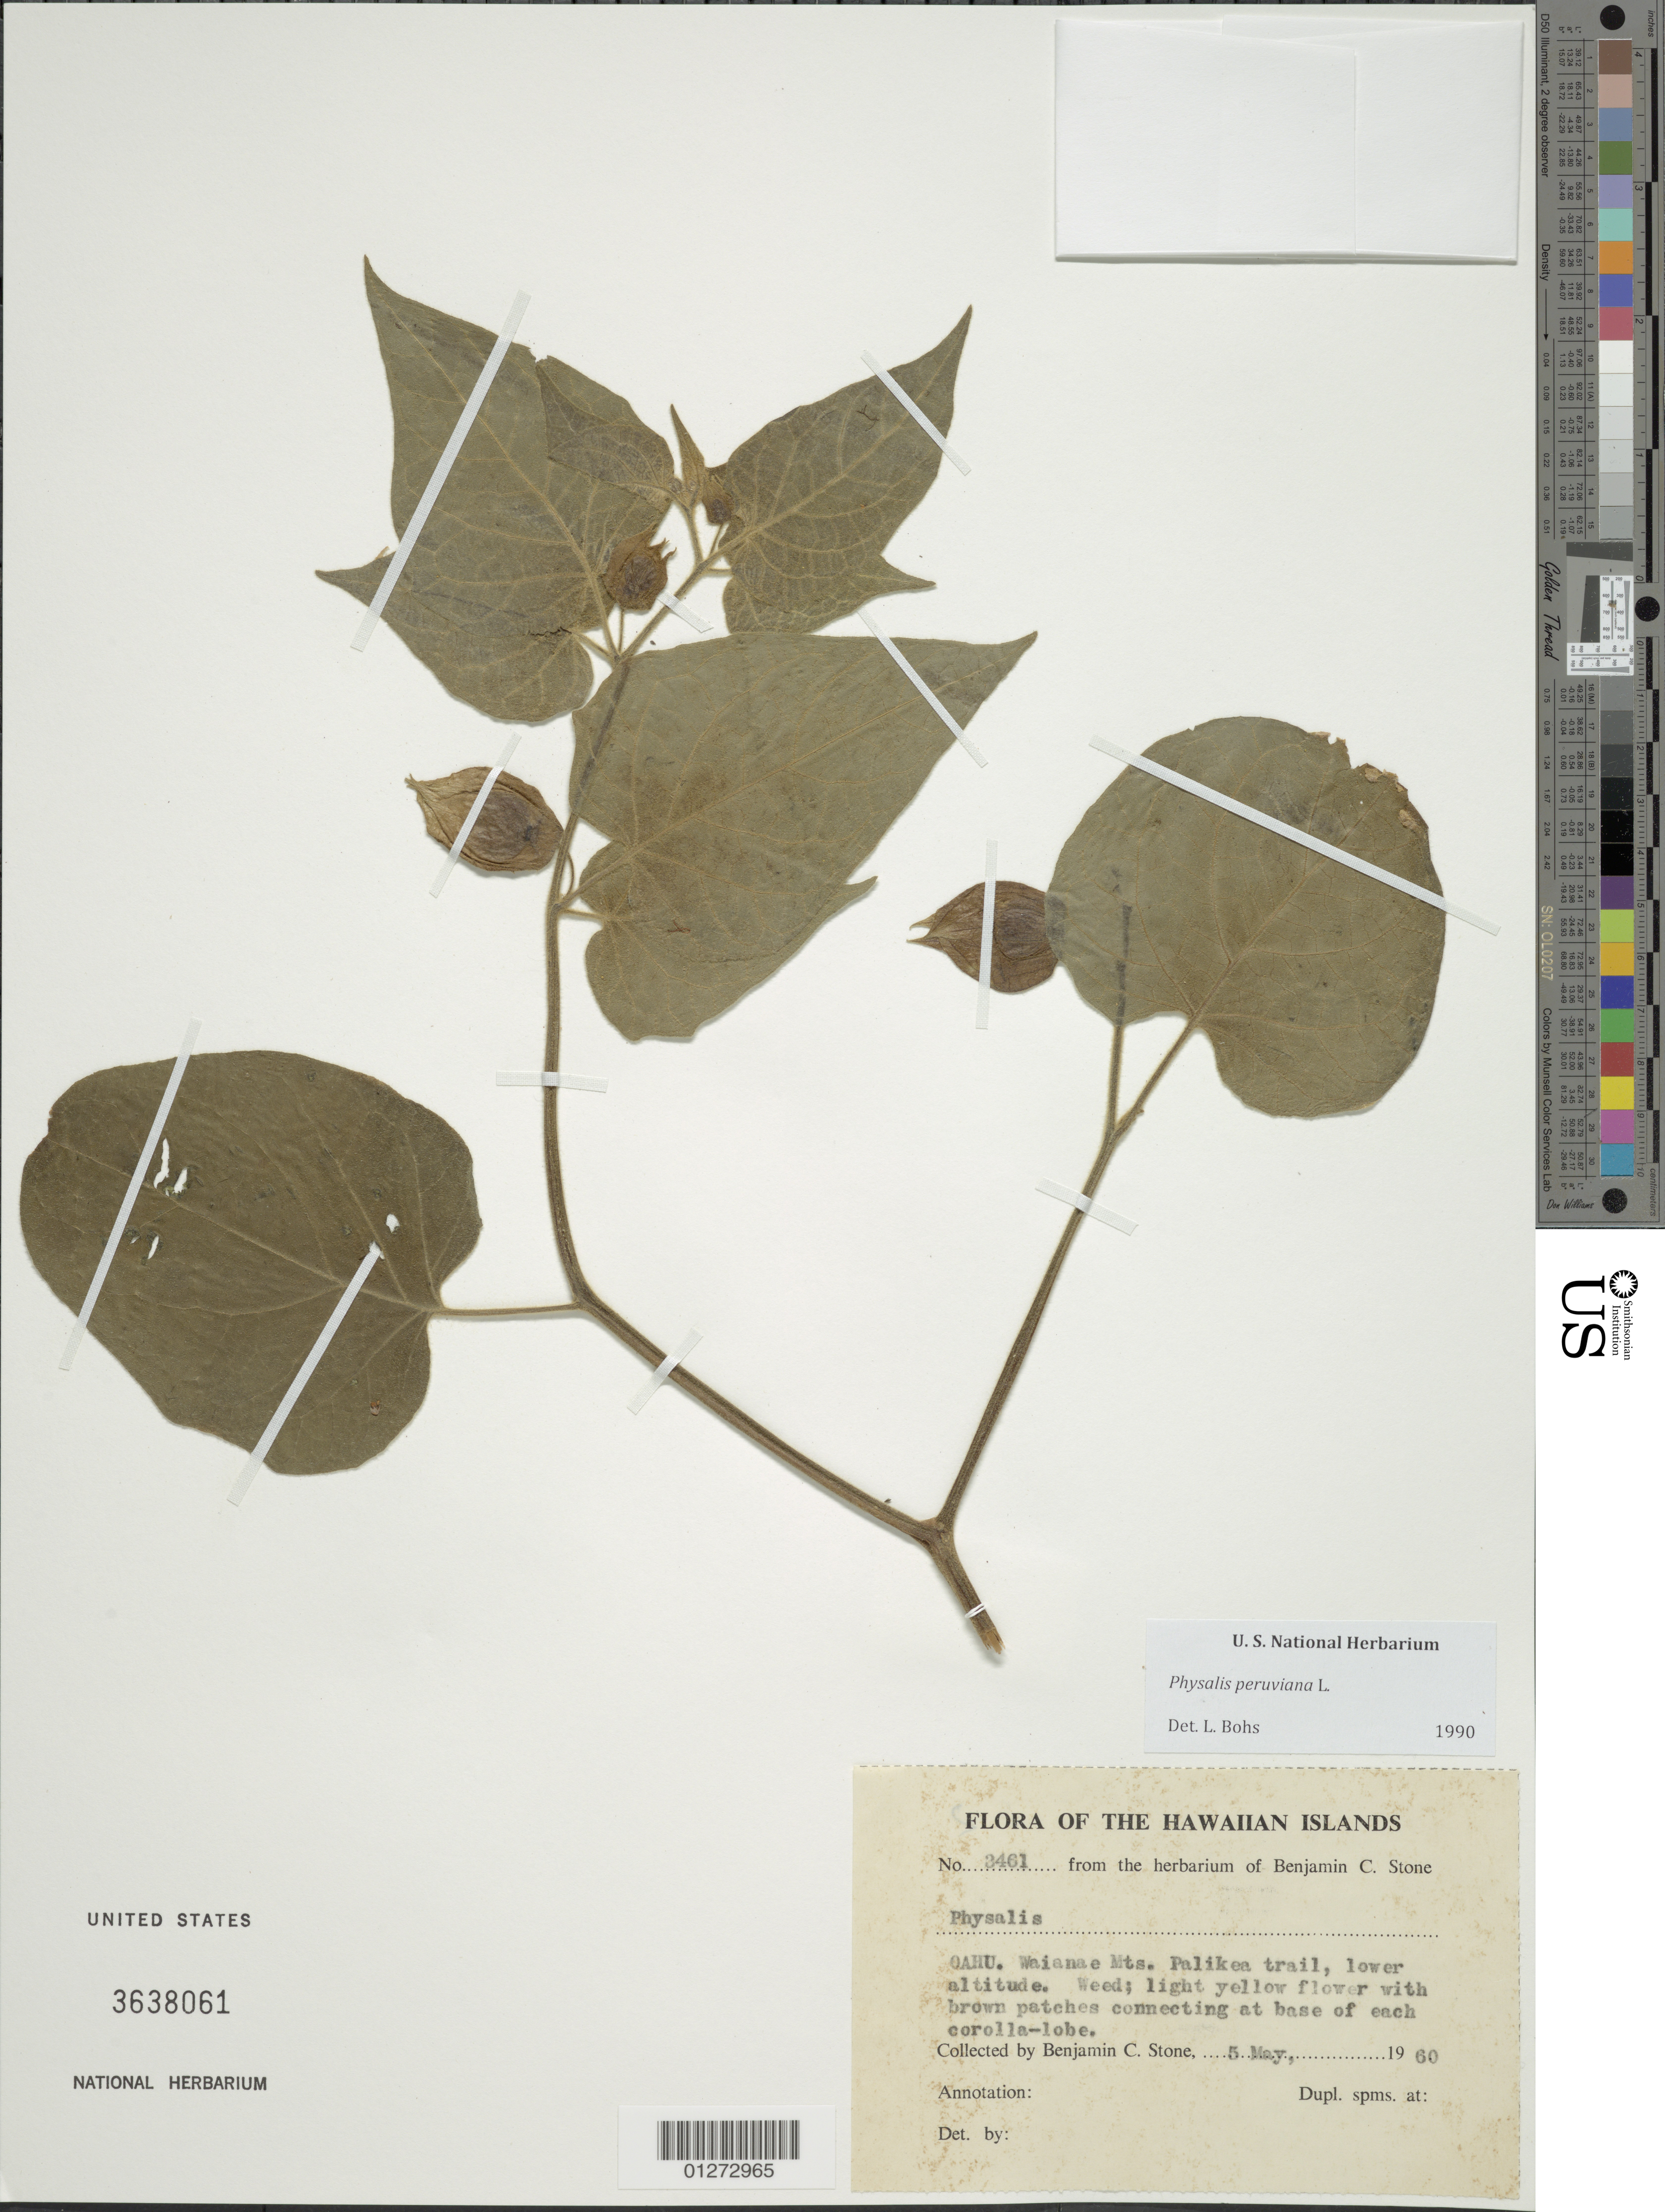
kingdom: Plantae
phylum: Tracheophyta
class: Magnoliopsida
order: Solanales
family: Solanaceae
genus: Physalis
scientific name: Physalis peruviana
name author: L.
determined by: Bohs, L. A.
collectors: B. C. Stone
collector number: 3461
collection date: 1960-05-05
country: United States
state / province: Hawaii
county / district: Honolulu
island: Oahu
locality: Waianae Mts., Palikea Trail.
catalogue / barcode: US 3638061